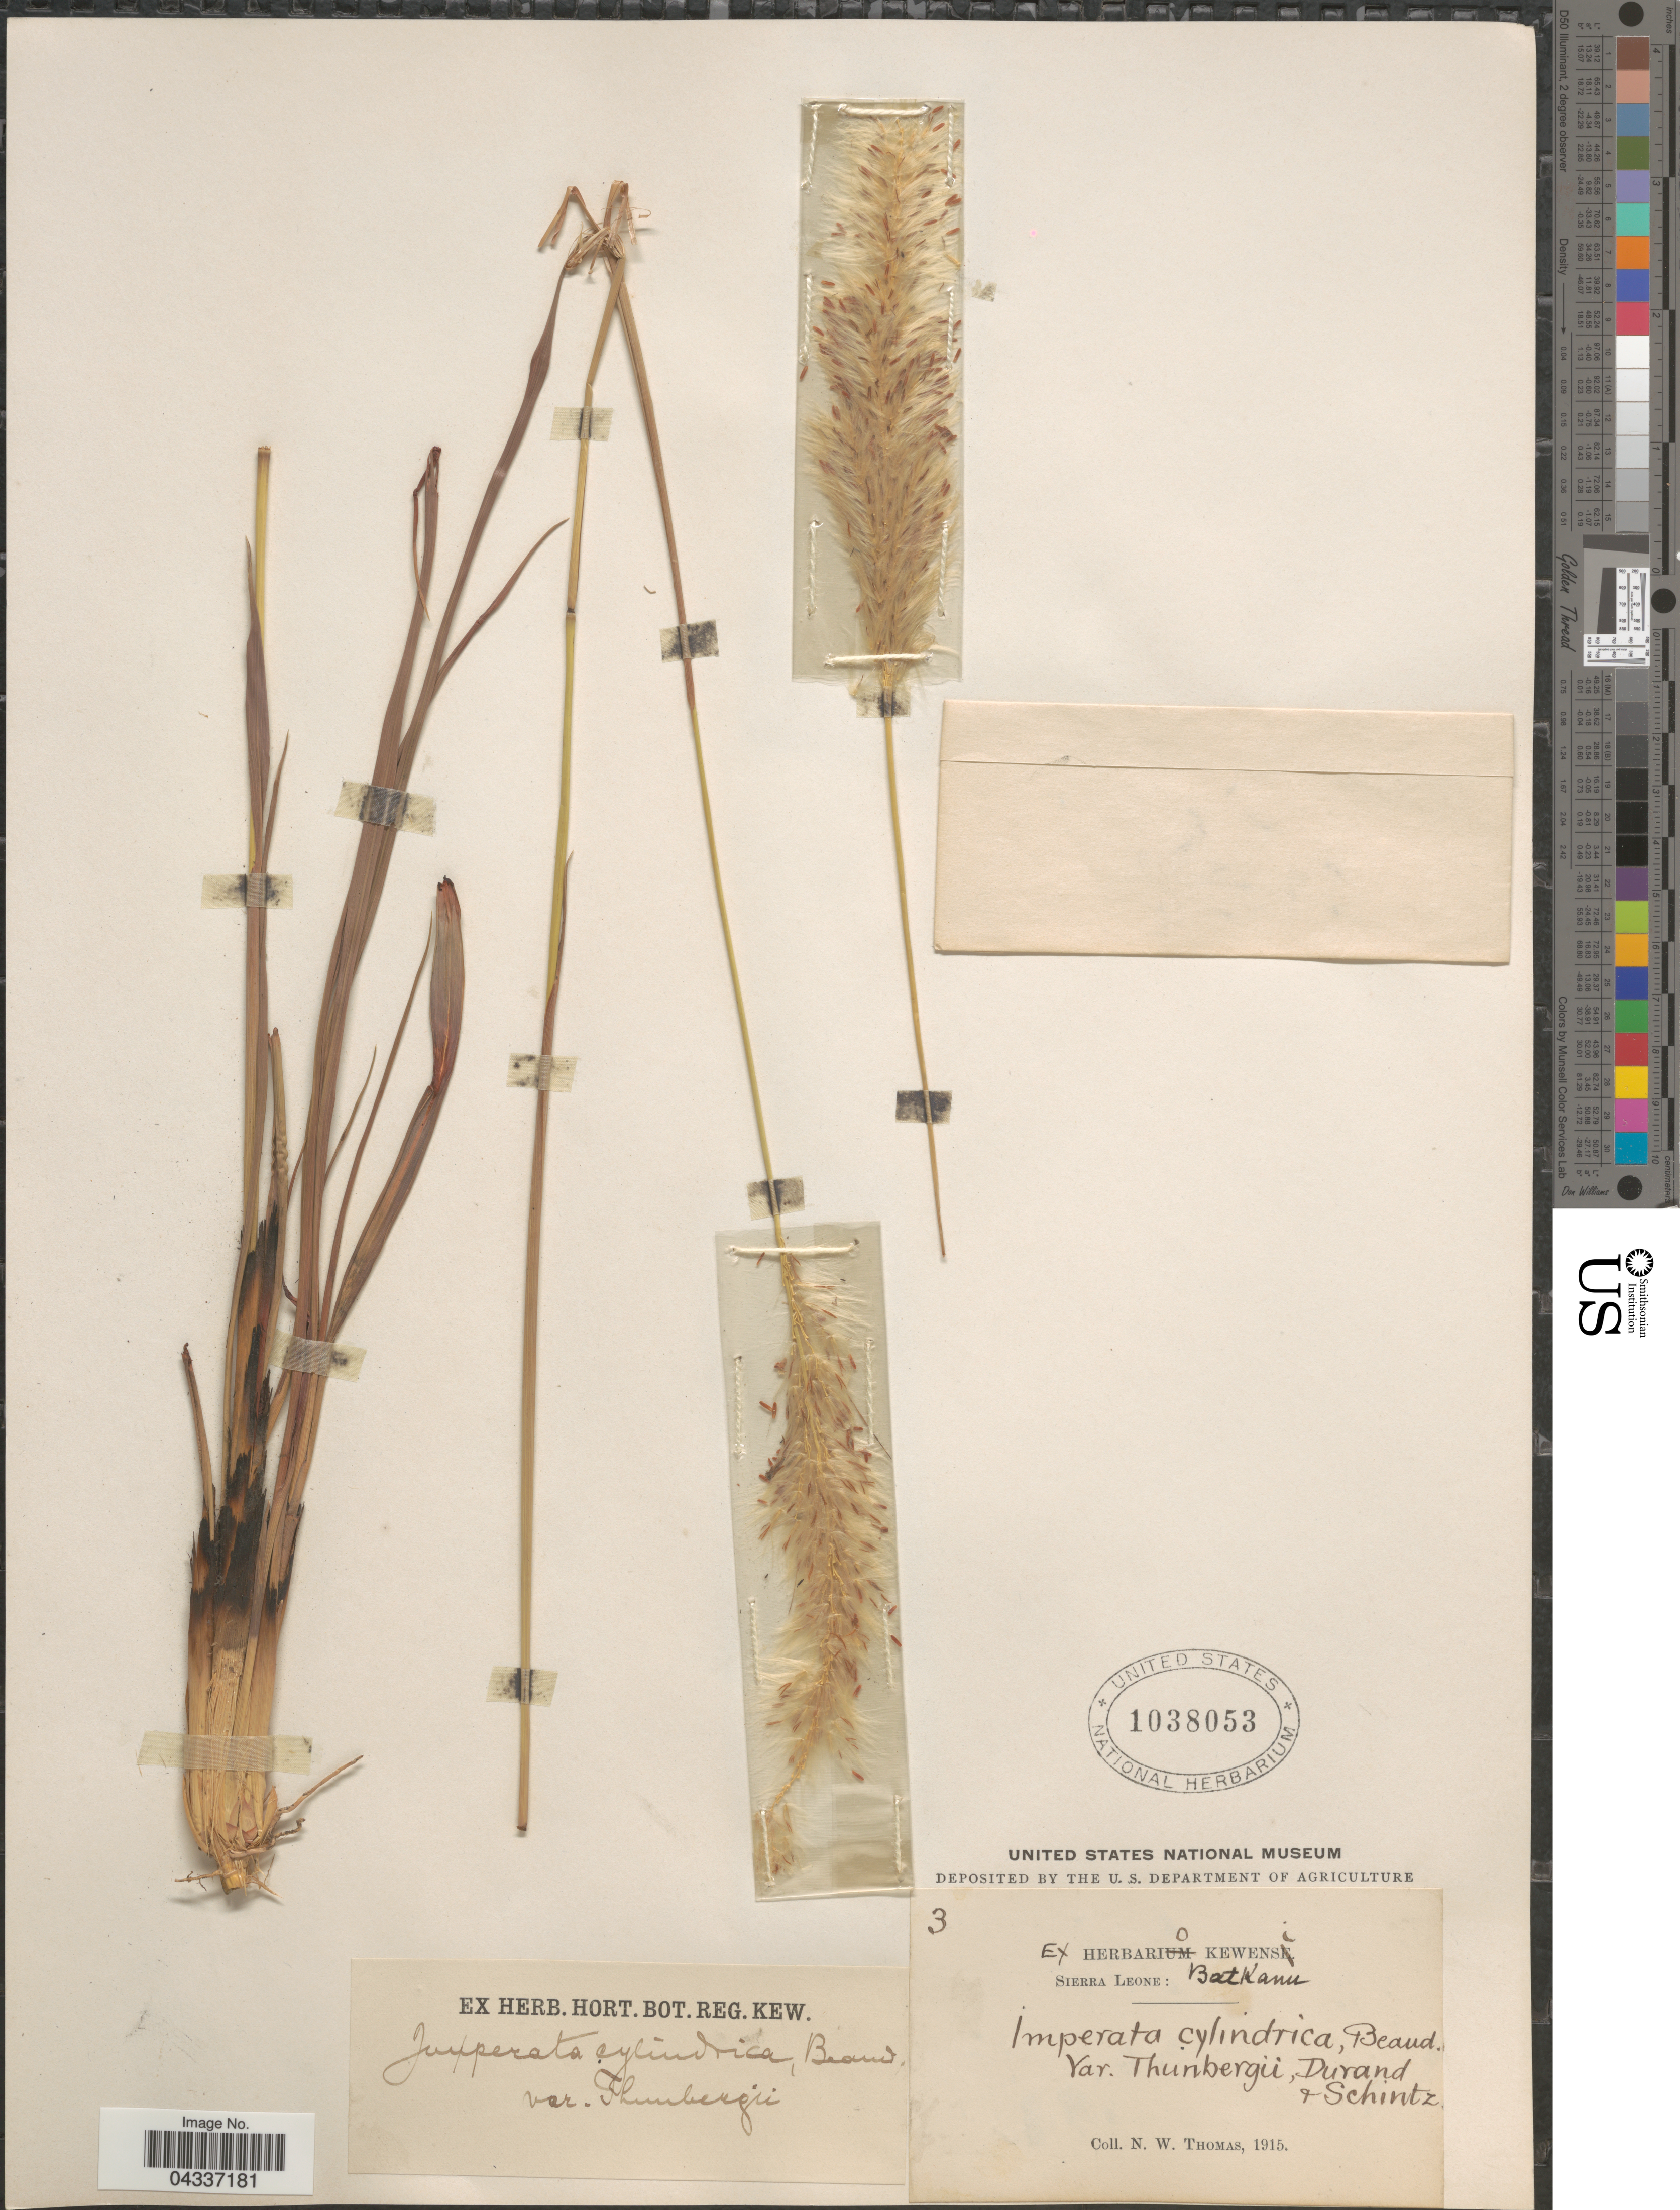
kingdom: Plantae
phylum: Tracheophyta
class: Liliopsida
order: Poales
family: Poaceae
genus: Imperata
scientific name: Imperata cylindrica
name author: (L.) P. Beauv.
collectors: N. Thomas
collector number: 3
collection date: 1915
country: Sierra Leone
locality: Batkanu.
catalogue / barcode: US 1038053